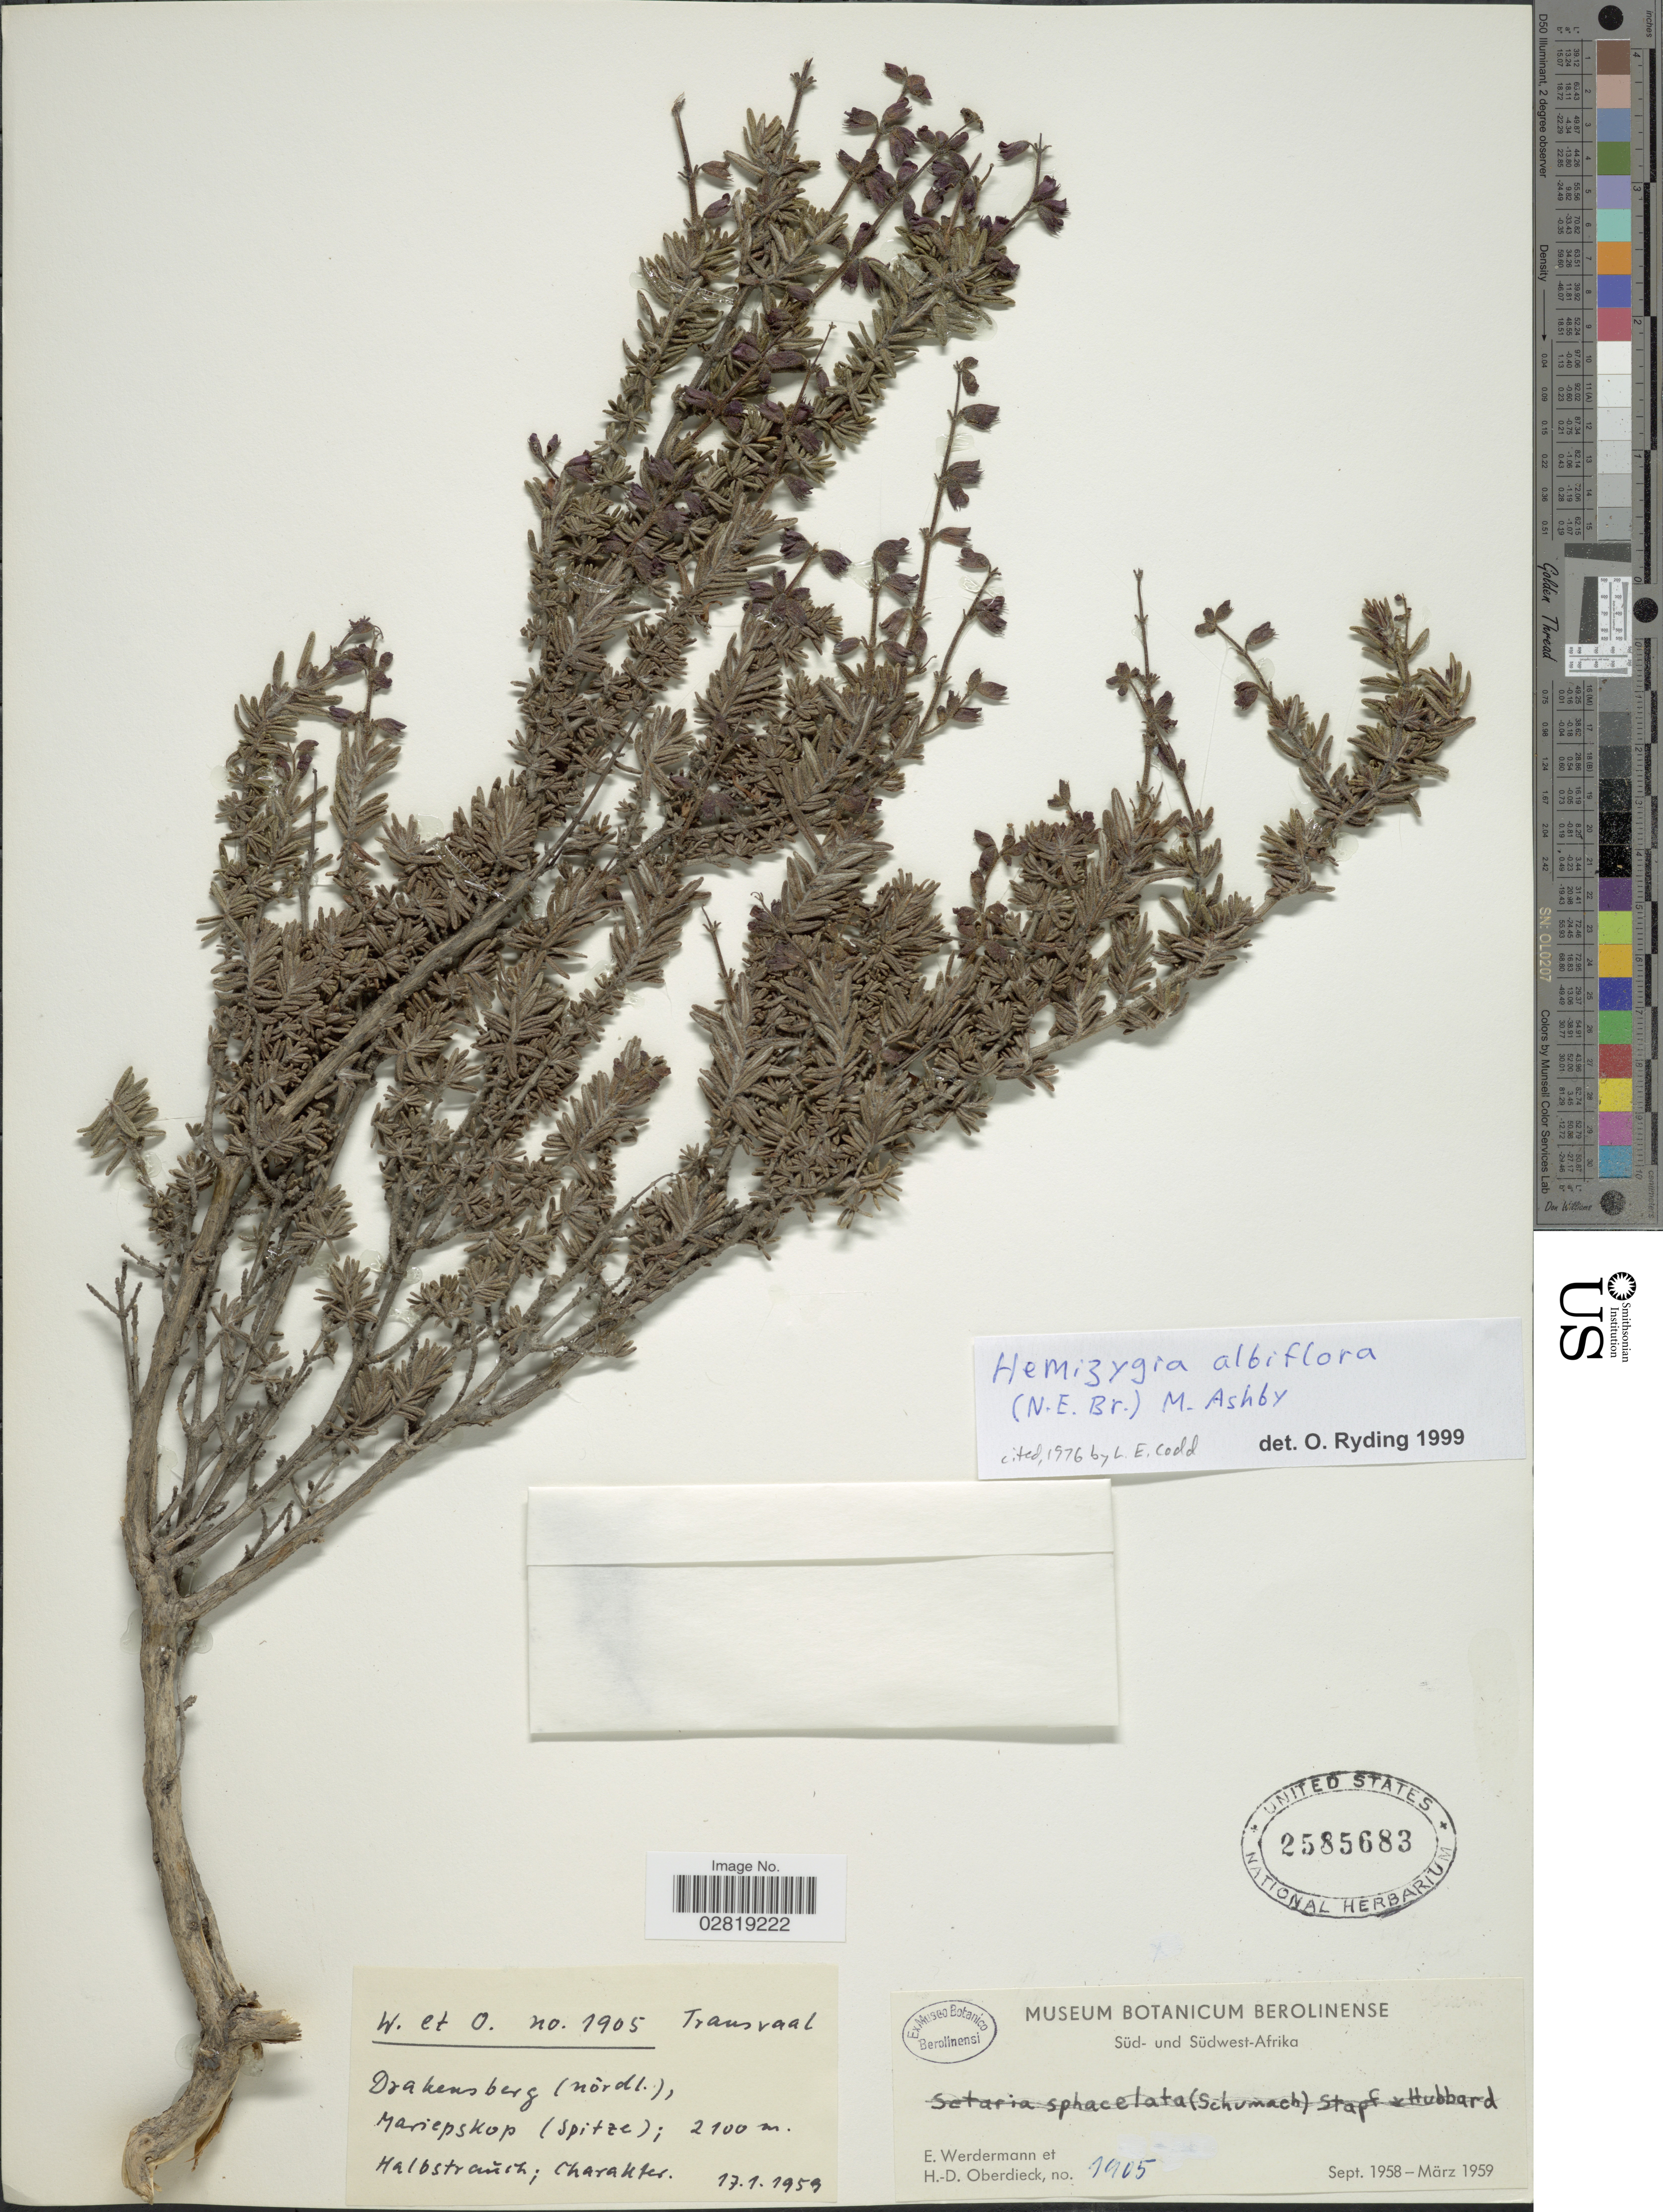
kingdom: Plantae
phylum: Tracheophyta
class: Magnoliopsida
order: Lamiales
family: Lamiaceae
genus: Hemizygia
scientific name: Hemizygia albiflora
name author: (N.E. Br.) Ashby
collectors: E. Werdermann & H. Oberdieck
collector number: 1905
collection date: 1959-01-17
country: South Africa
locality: Süd- und Südwest-Afrika. Transvaal. Drakensberg (nördl.), Mariepskop (spitze).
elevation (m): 2100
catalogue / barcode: US 2585683